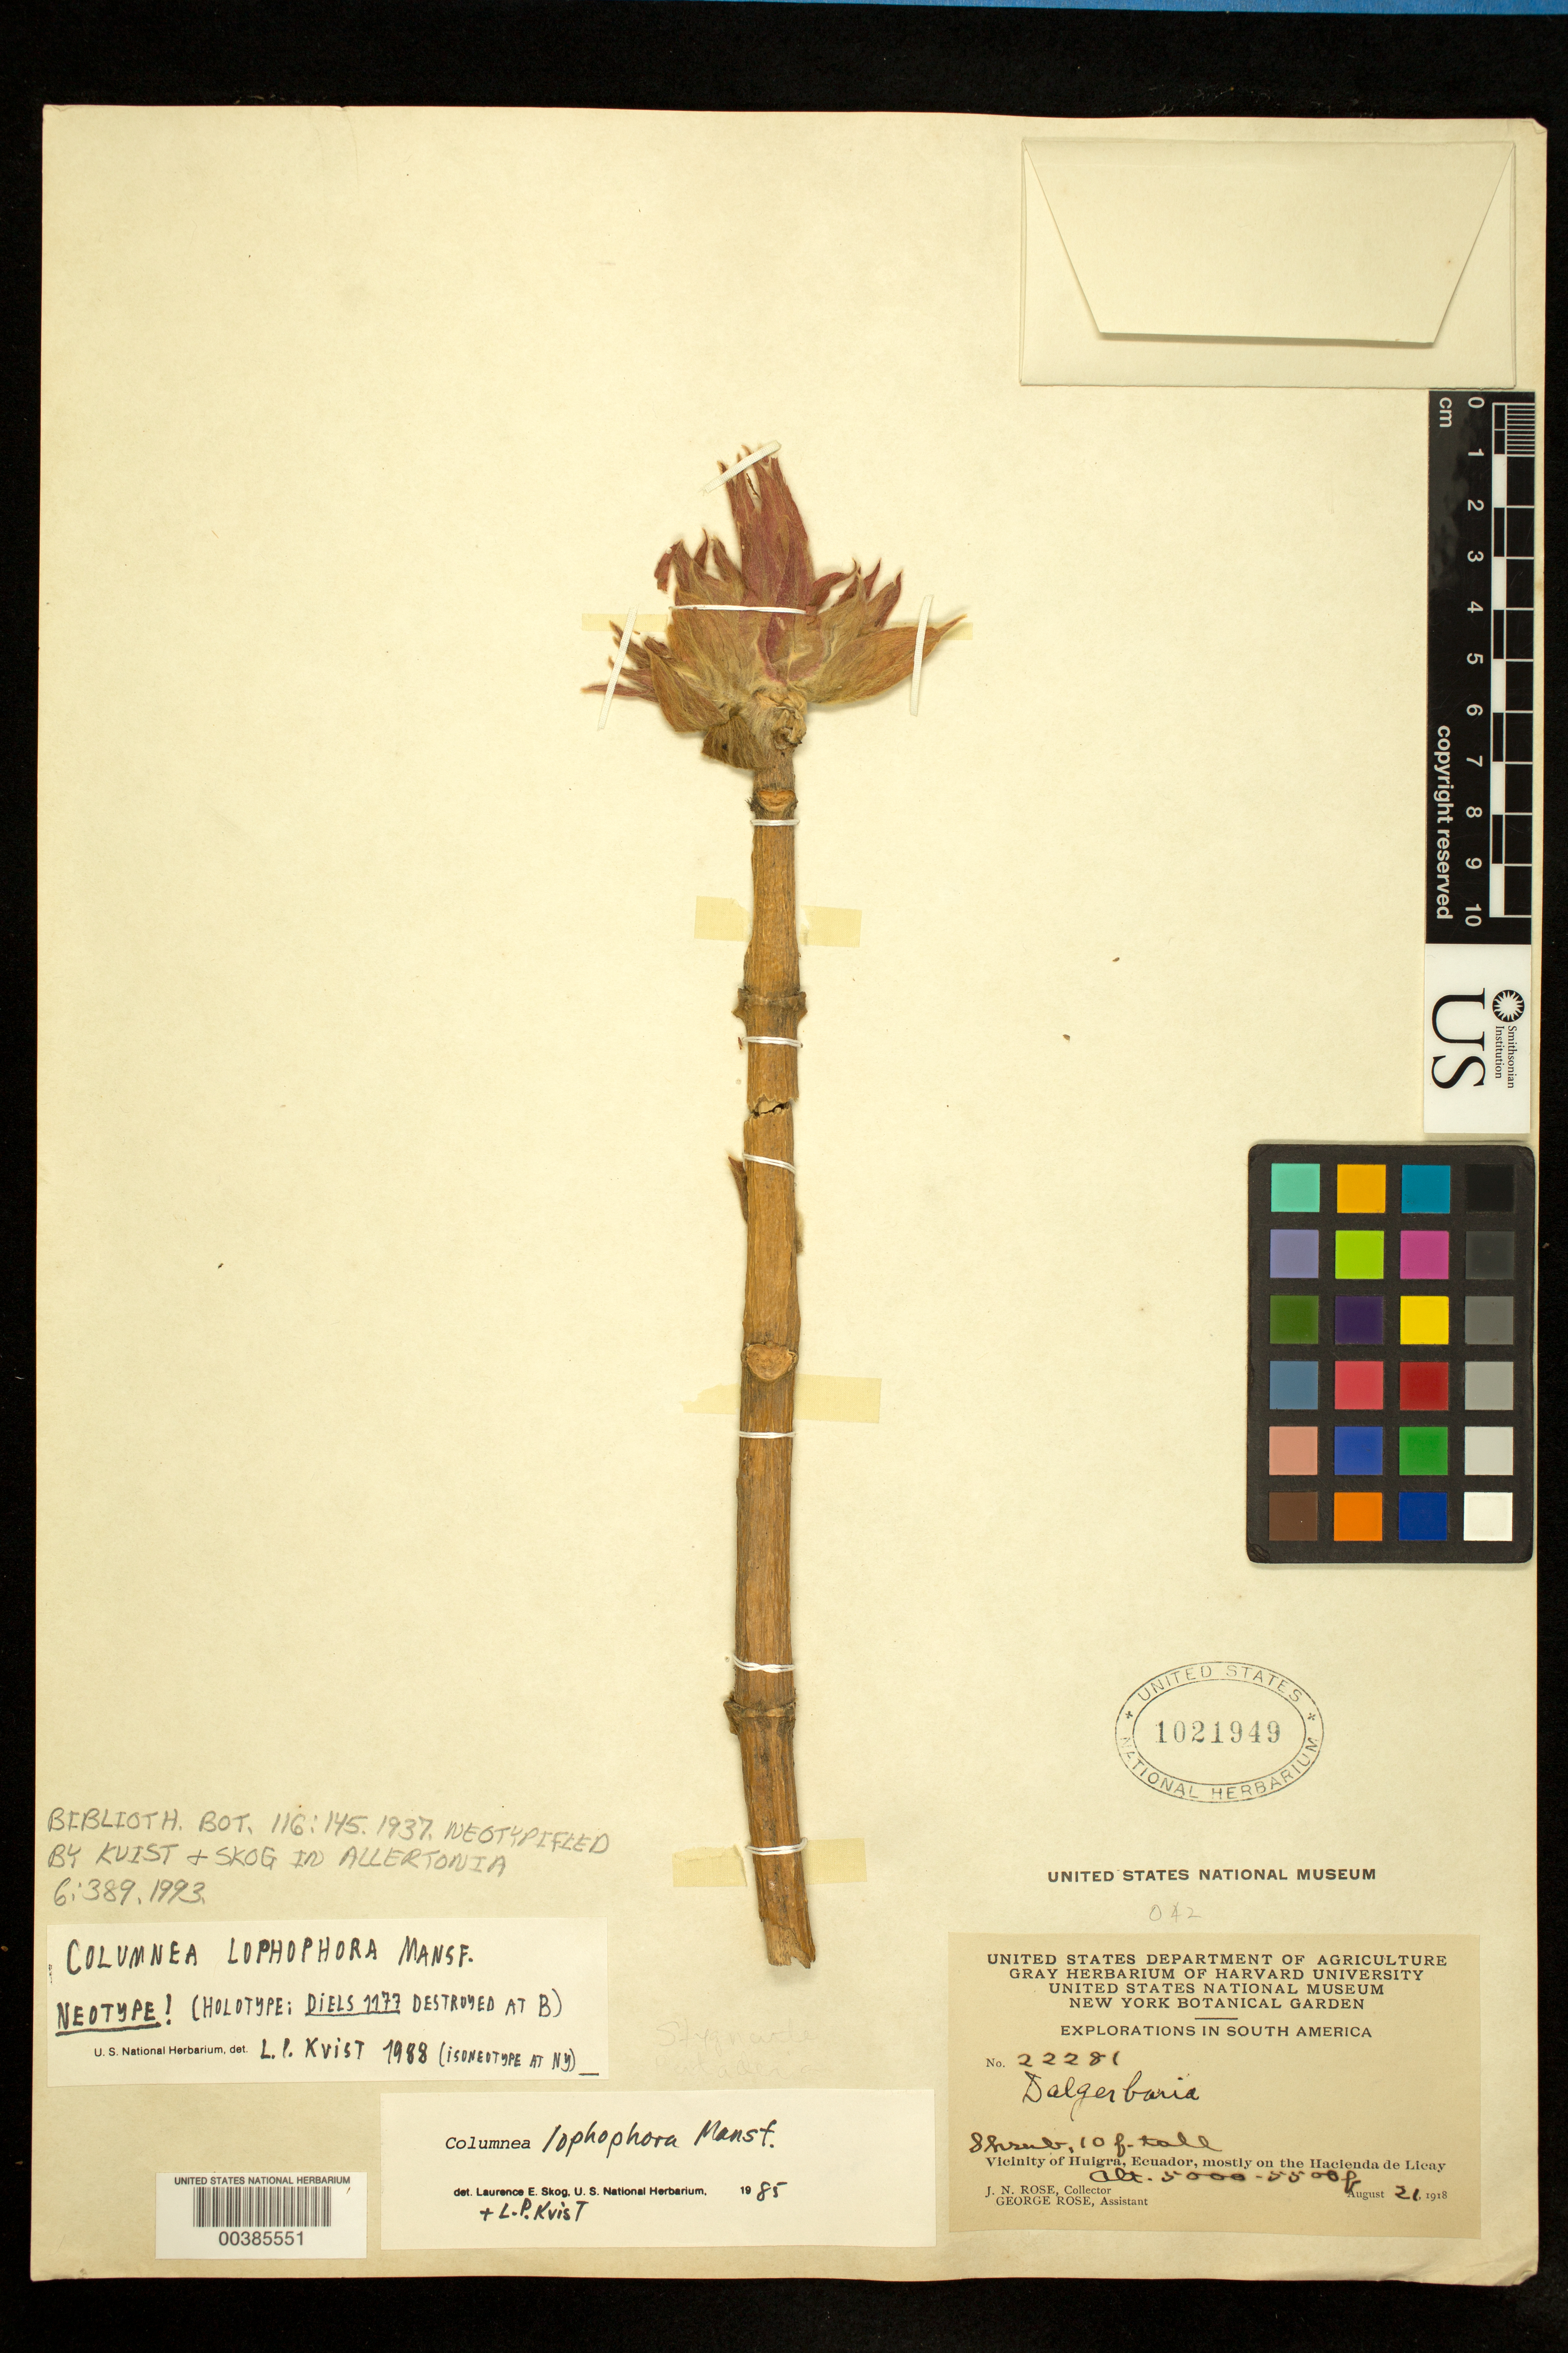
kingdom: Plantae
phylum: Tracheophyta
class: Magnoliopsida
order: Lamiales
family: Gesneriaceae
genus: Columnea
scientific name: Columnea lophophora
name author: Mansf.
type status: Neotype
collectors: J. N. Rose & G. Rose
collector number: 22281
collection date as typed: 21 Aug 1918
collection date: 1918-08-21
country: Ecuador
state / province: Chimborazo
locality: Vicinity of Huigra, mostly on Hacienda de Licay.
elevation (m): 1524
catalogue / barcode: US 1021949